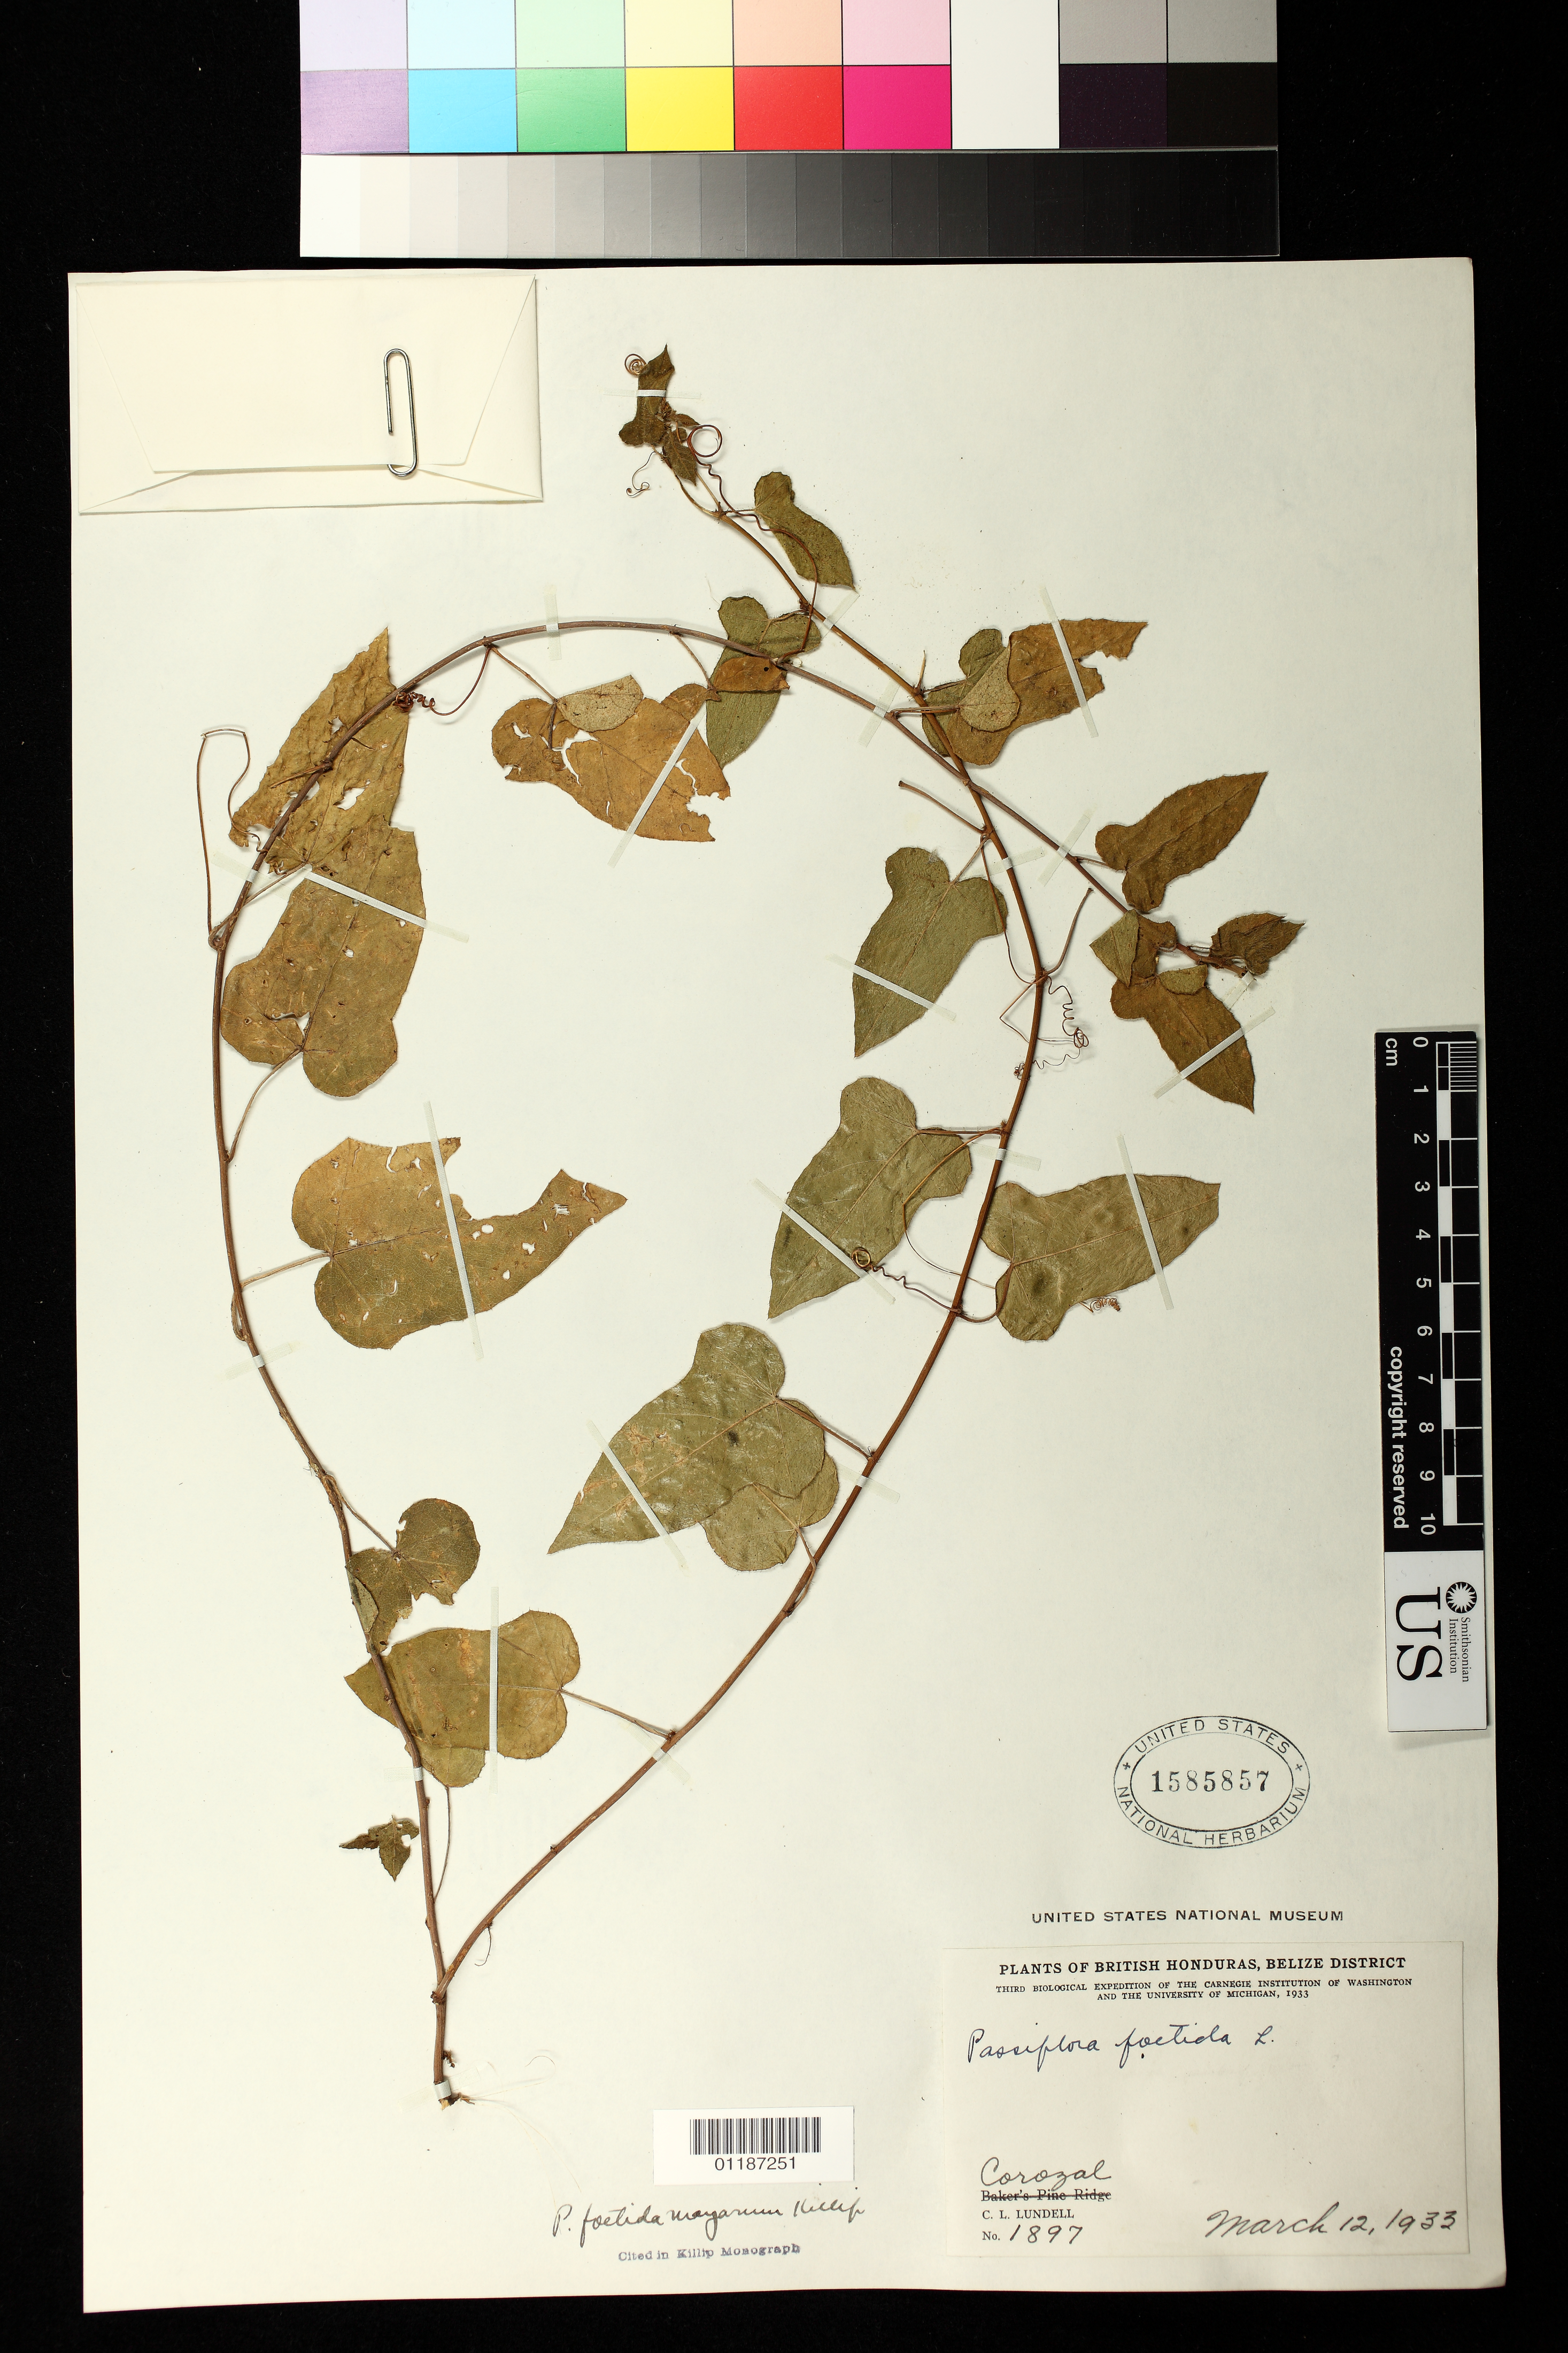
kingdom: Plantae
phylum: Tracheophyta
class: Magnoliopsida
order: Malpighiales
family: Passifloraceae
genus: Passiflora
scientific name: Passiflora foetida var. mayarum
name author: Killip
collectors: C. L. Lundell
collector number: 1897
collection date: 1933-03-12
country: Belize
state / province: Corozal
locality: Corozal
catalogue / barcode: US 1585857